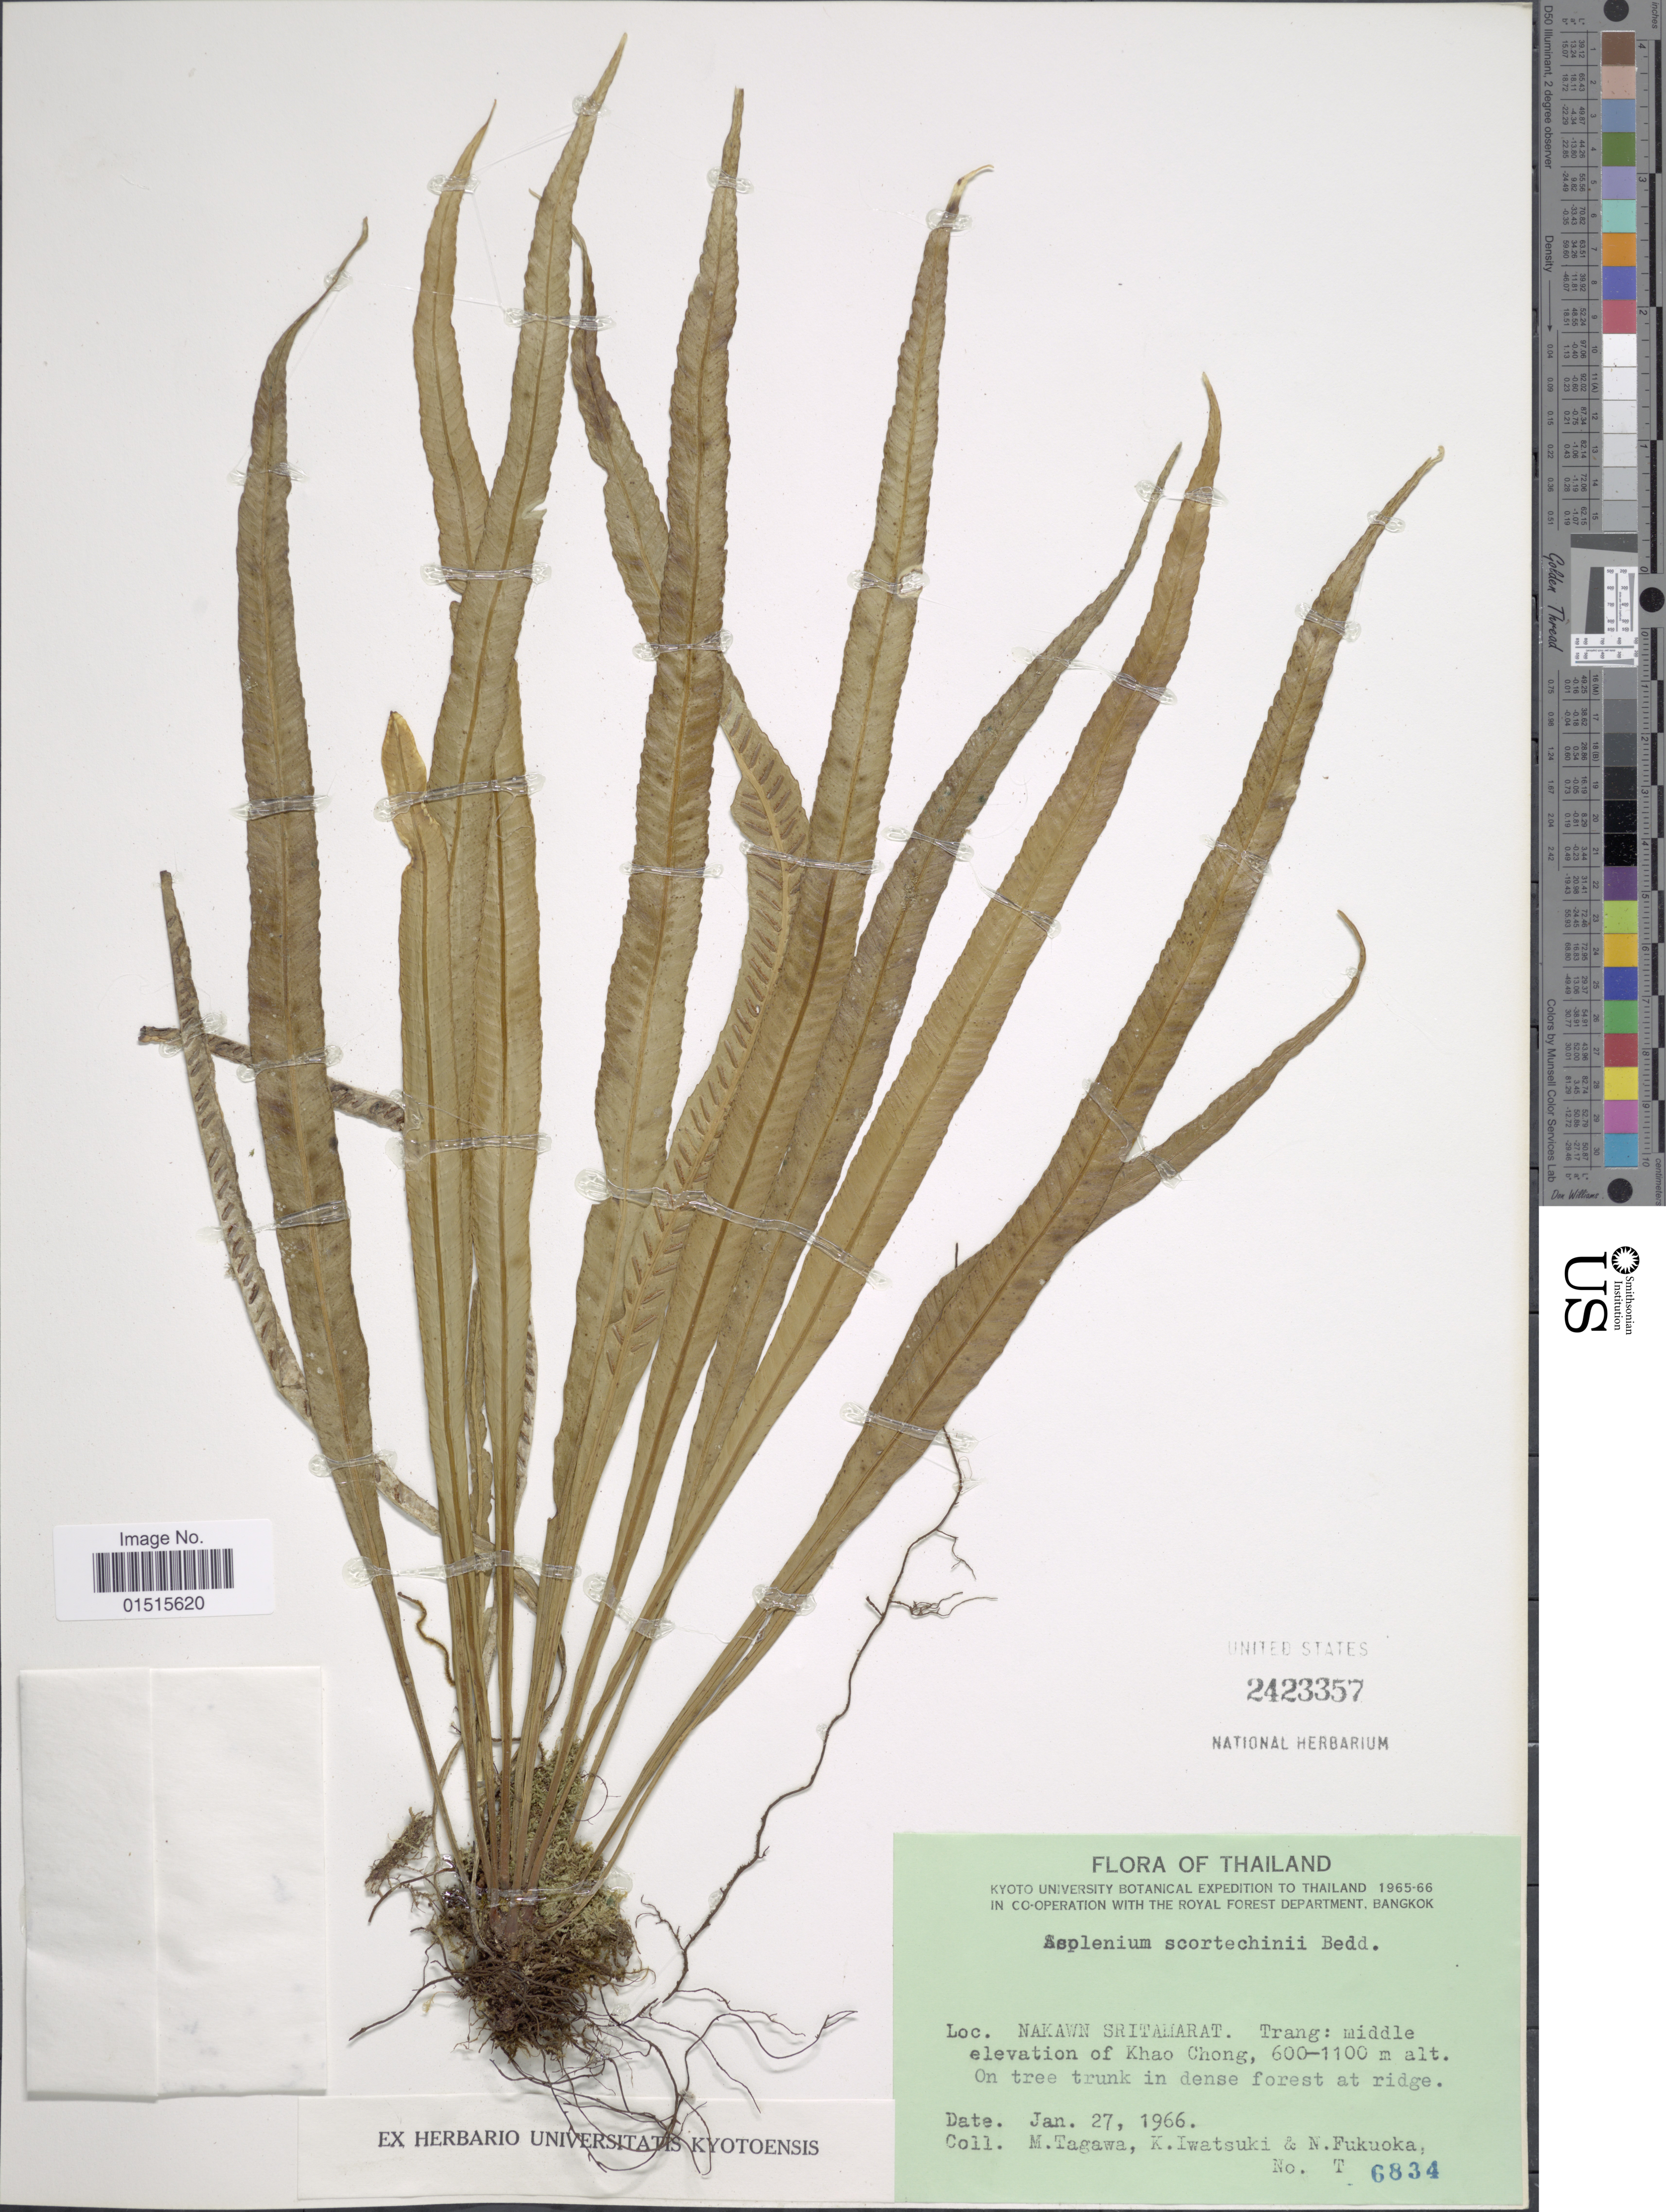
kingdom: Plantae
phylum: Tracheophyta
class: Polypodiopsida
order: Polypodiales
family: Aspleniaceae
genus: Asplenium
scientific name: Asplenium scortechinii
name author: Bedd.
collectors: M. Tagawa, K. Iwatsuki & N. Fukuoka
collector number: T6834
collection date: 1966-01-27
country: Thailand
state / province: Trang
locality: Nakawn Sritamarat: Trang: middle elevation of Khao Chong, on tree trunk in dense forest at ridge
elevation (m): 600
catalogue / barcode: US 2423357